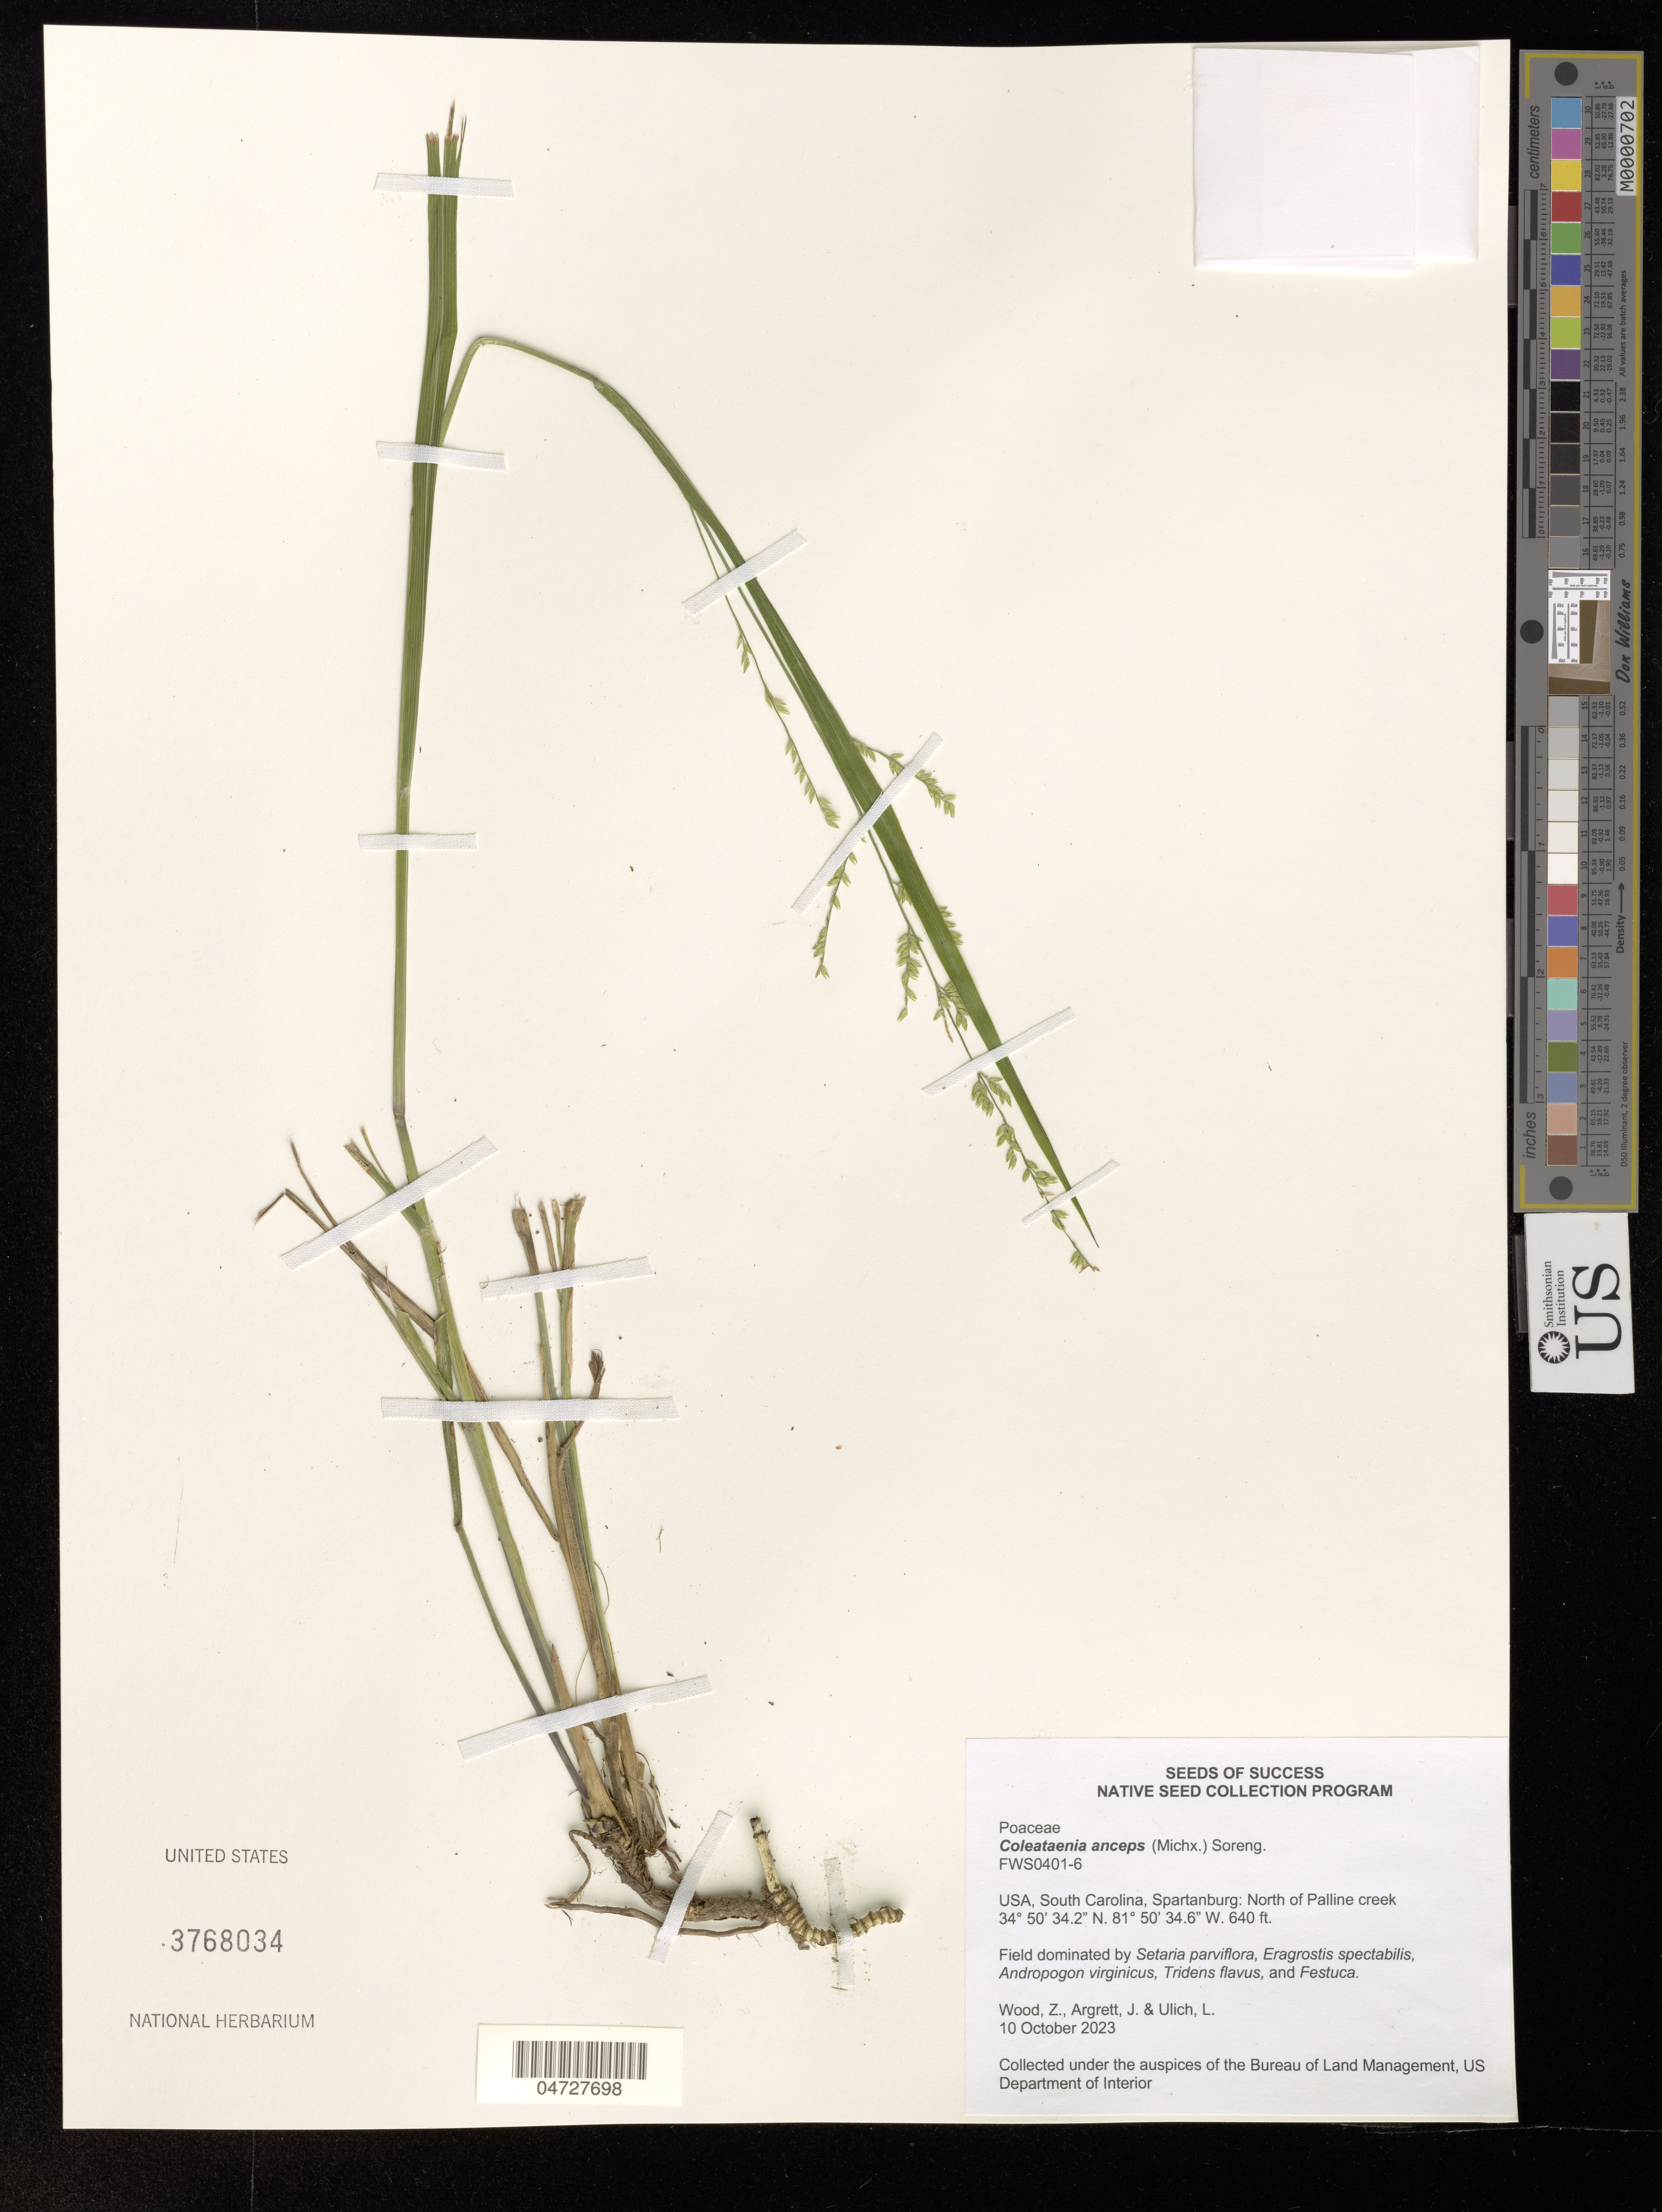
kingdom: Plantae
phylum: Tracheophyta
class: Liliopsida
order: Poales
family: Poaceae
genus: Coleataenia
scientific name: Coleataenia anceps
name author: (Michx.) Soreng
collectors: Z. Wood, J. Argrett & L. Ulich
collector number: FWS0401-6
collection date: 2023-10-10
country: United States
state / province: South Carolina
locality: Spartanburg: North of Palline creek.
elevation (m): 195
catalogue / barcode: US 3768034